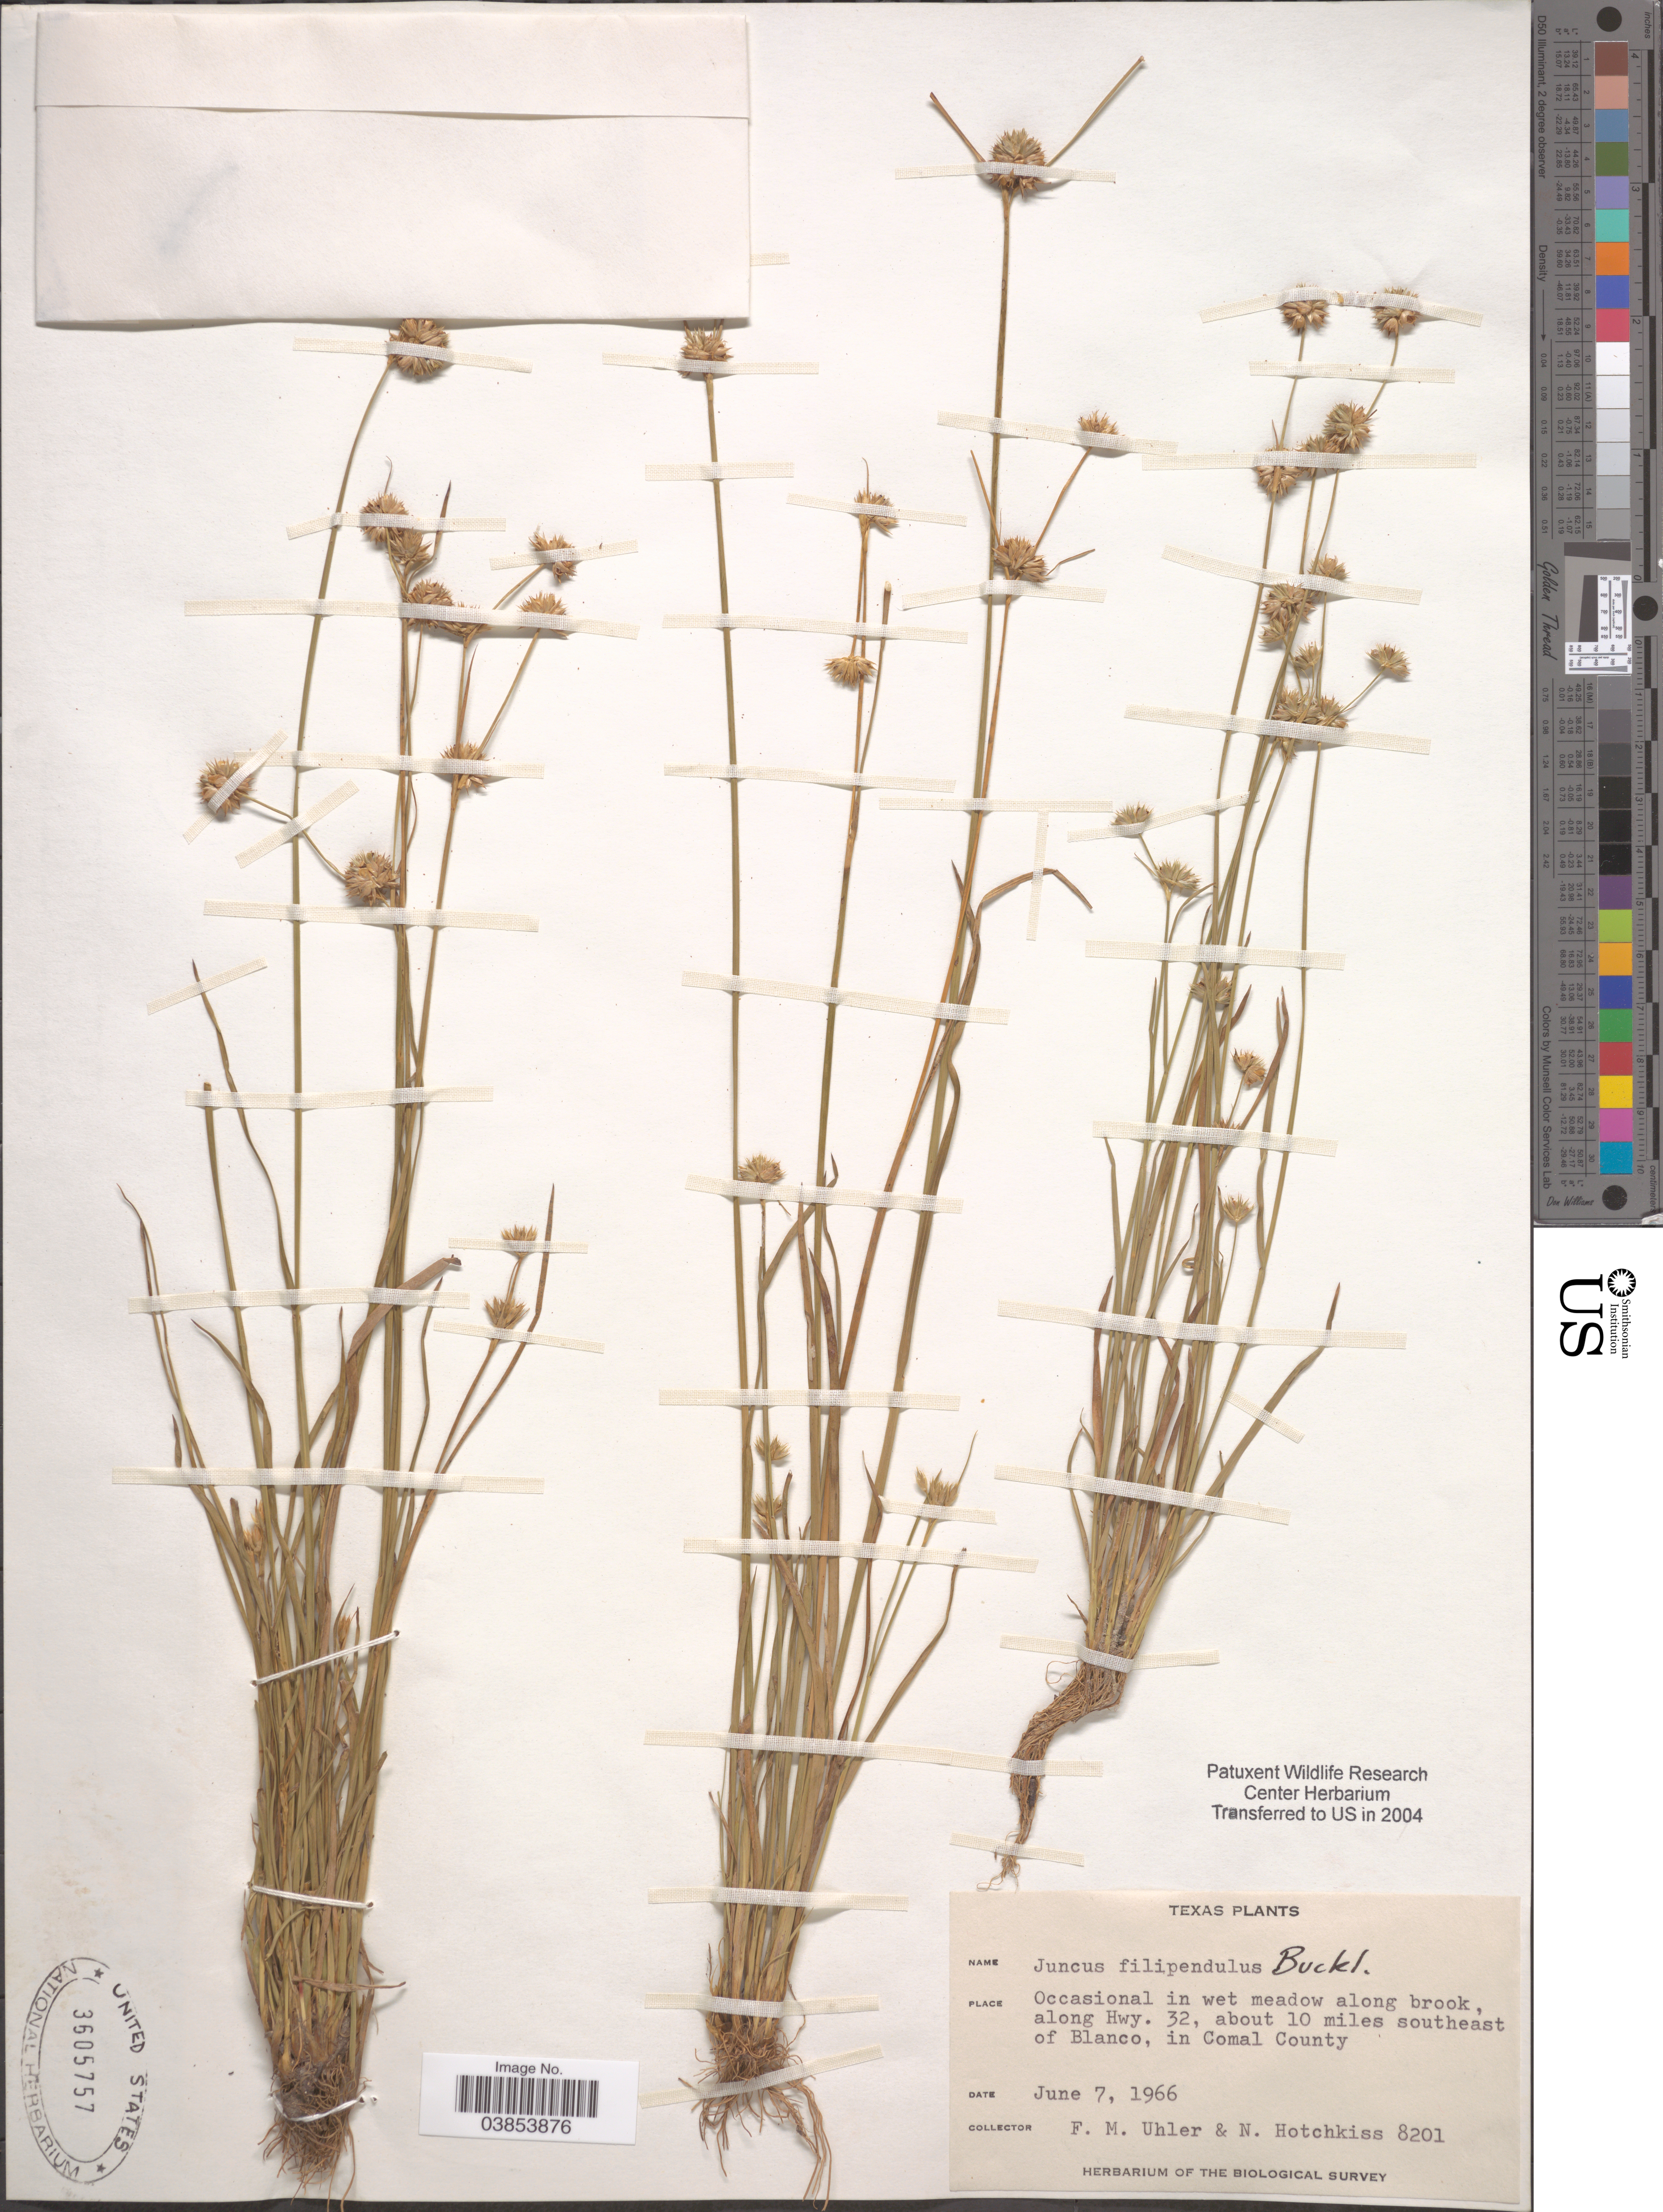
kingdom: Plantae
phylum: Tracheophyta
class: Liliopsida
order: Poales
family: Juncaceae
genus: Juncus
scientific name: Juncus filipendulus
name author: Buckley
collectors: F. M. Uhler & N. Hotchkiss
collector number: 8201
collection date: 1966-06-07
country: United States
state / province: Texas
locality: In wet meadow along brook, along Hwy. 32, about 10 miles southeast of Blanco, in Comal County.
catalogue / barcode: US 3605757